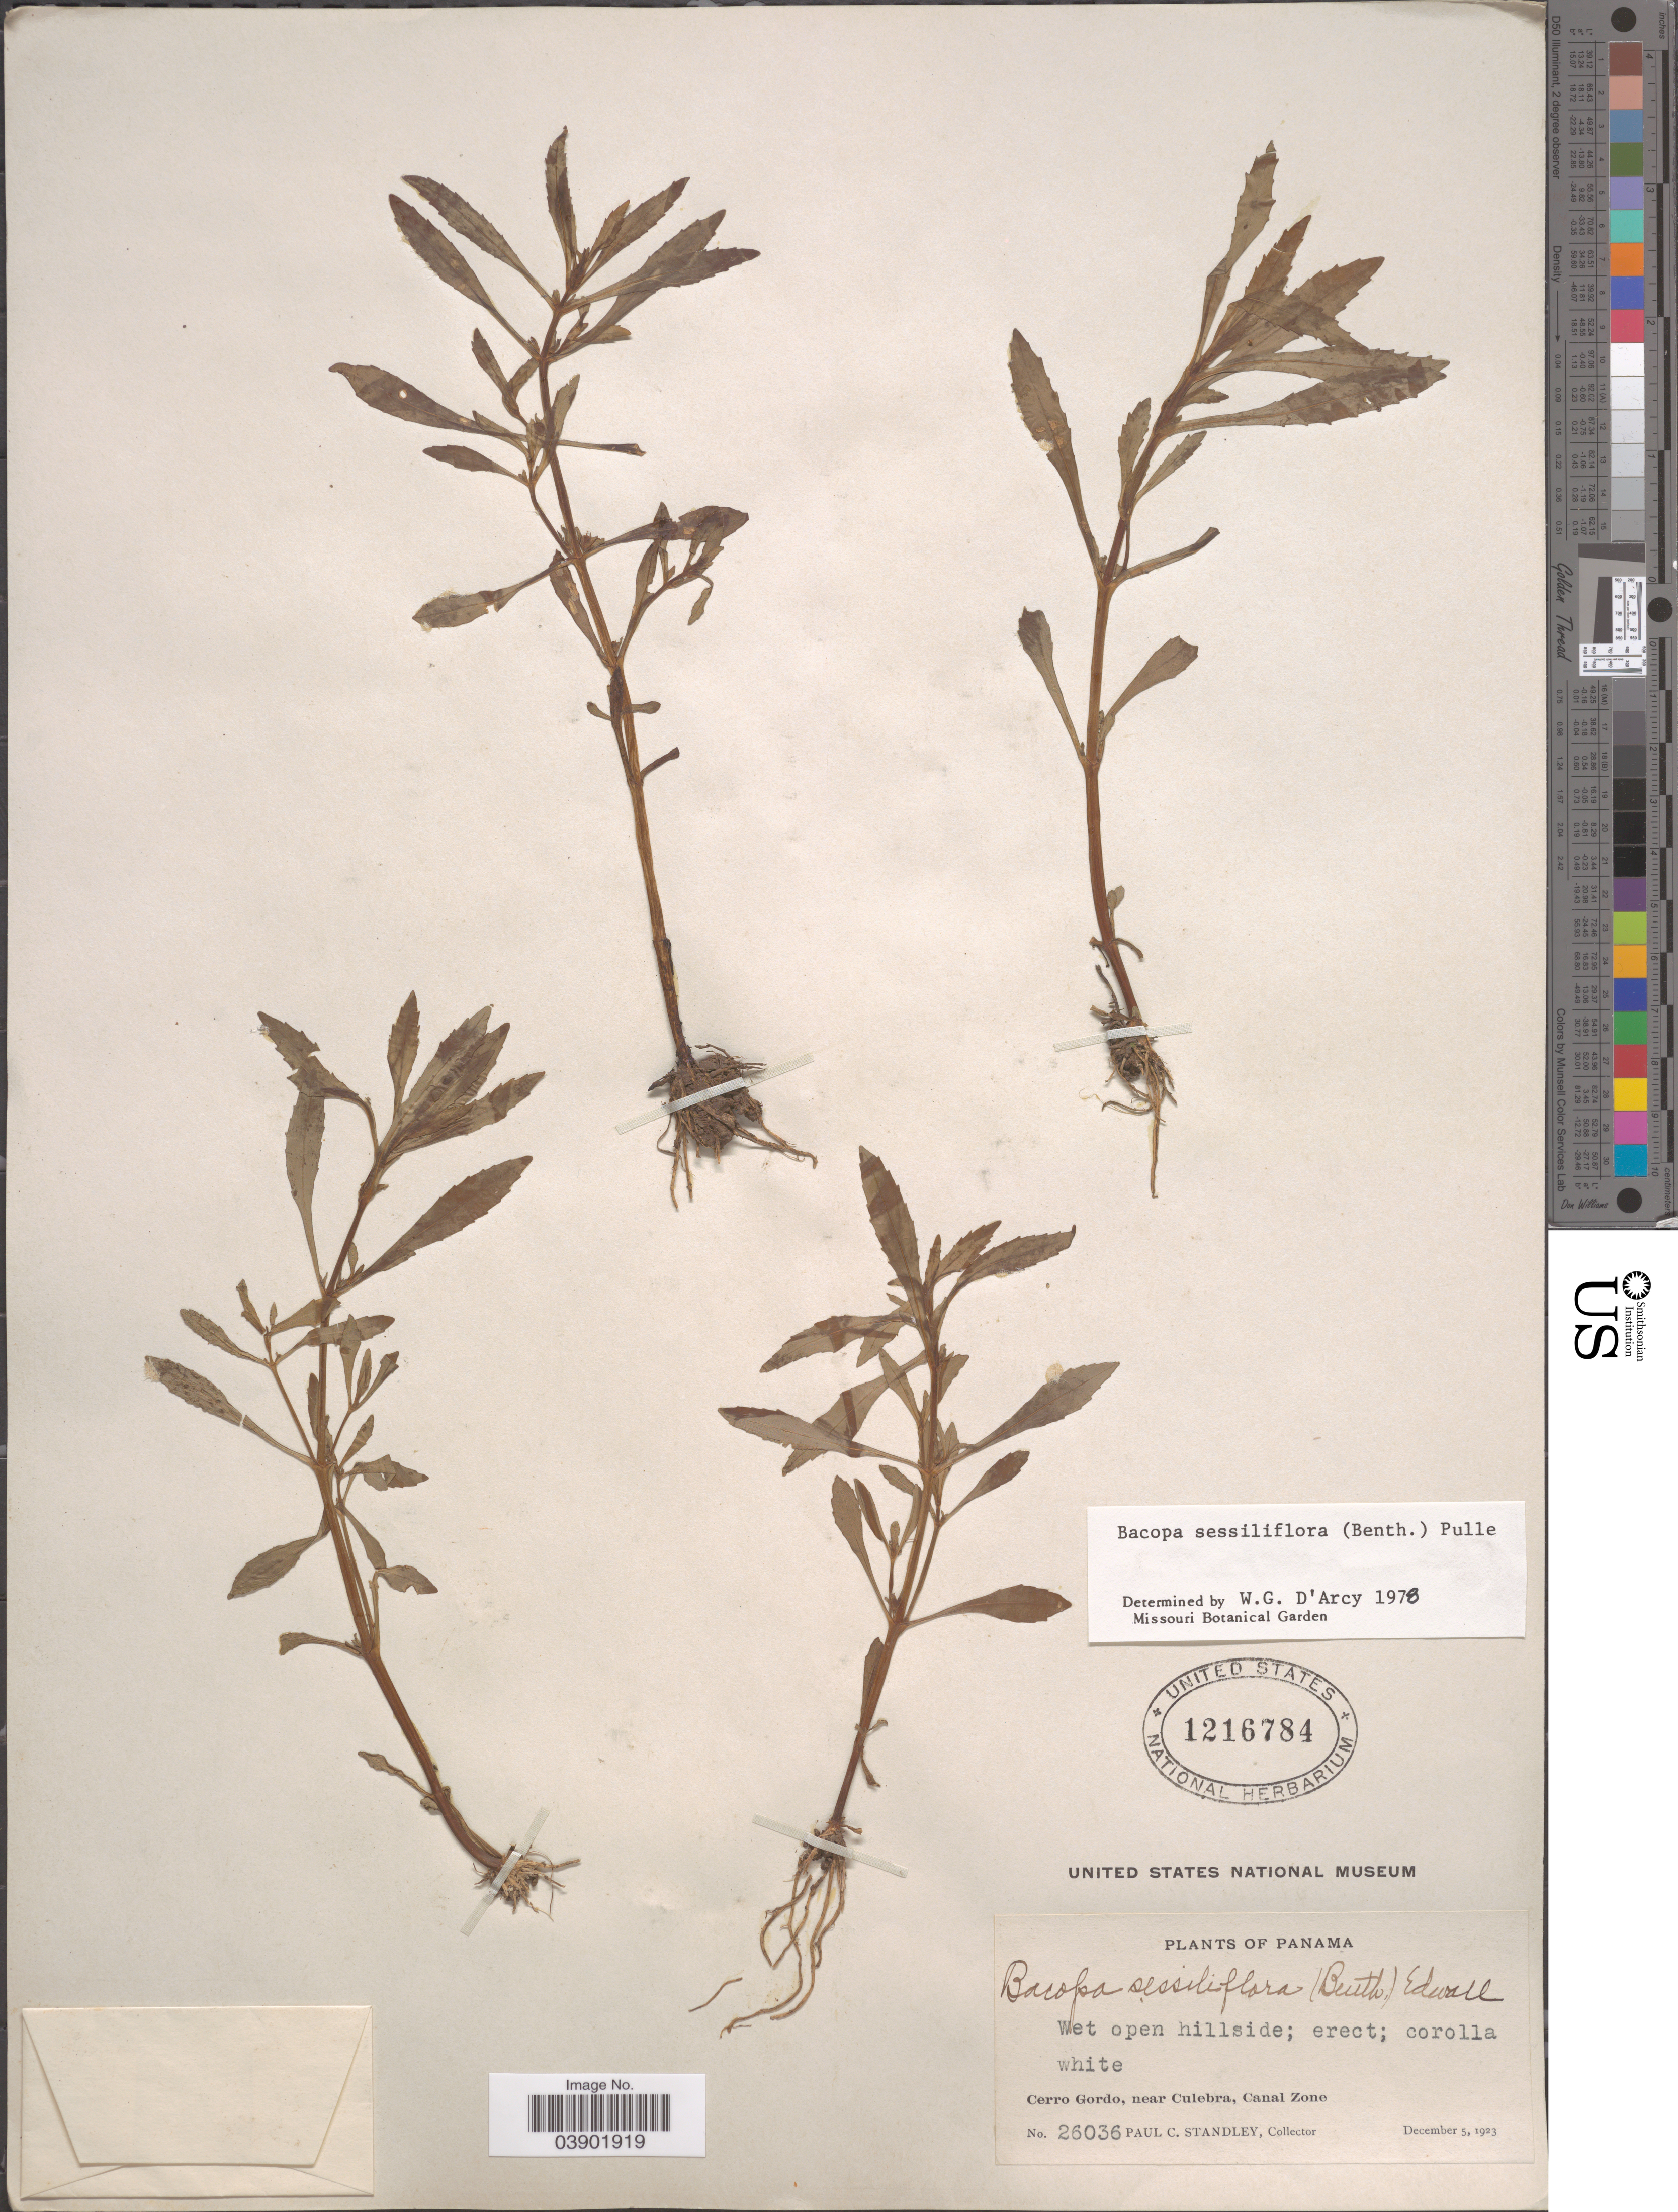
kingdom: Plantae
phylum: Tracheophyta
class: Magnoliopsida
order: Lamiales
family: Plantaginaceae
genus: Bacopa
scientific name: Bacopa sessiliflora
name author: (Benth.) Edwall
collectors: P. C. Standley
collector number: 26036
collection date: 1923-12-05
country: Panama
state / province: Colón / Panamá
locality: Cerro Gordo, near Culebra, Canal Zone.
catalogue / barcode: US 1216784